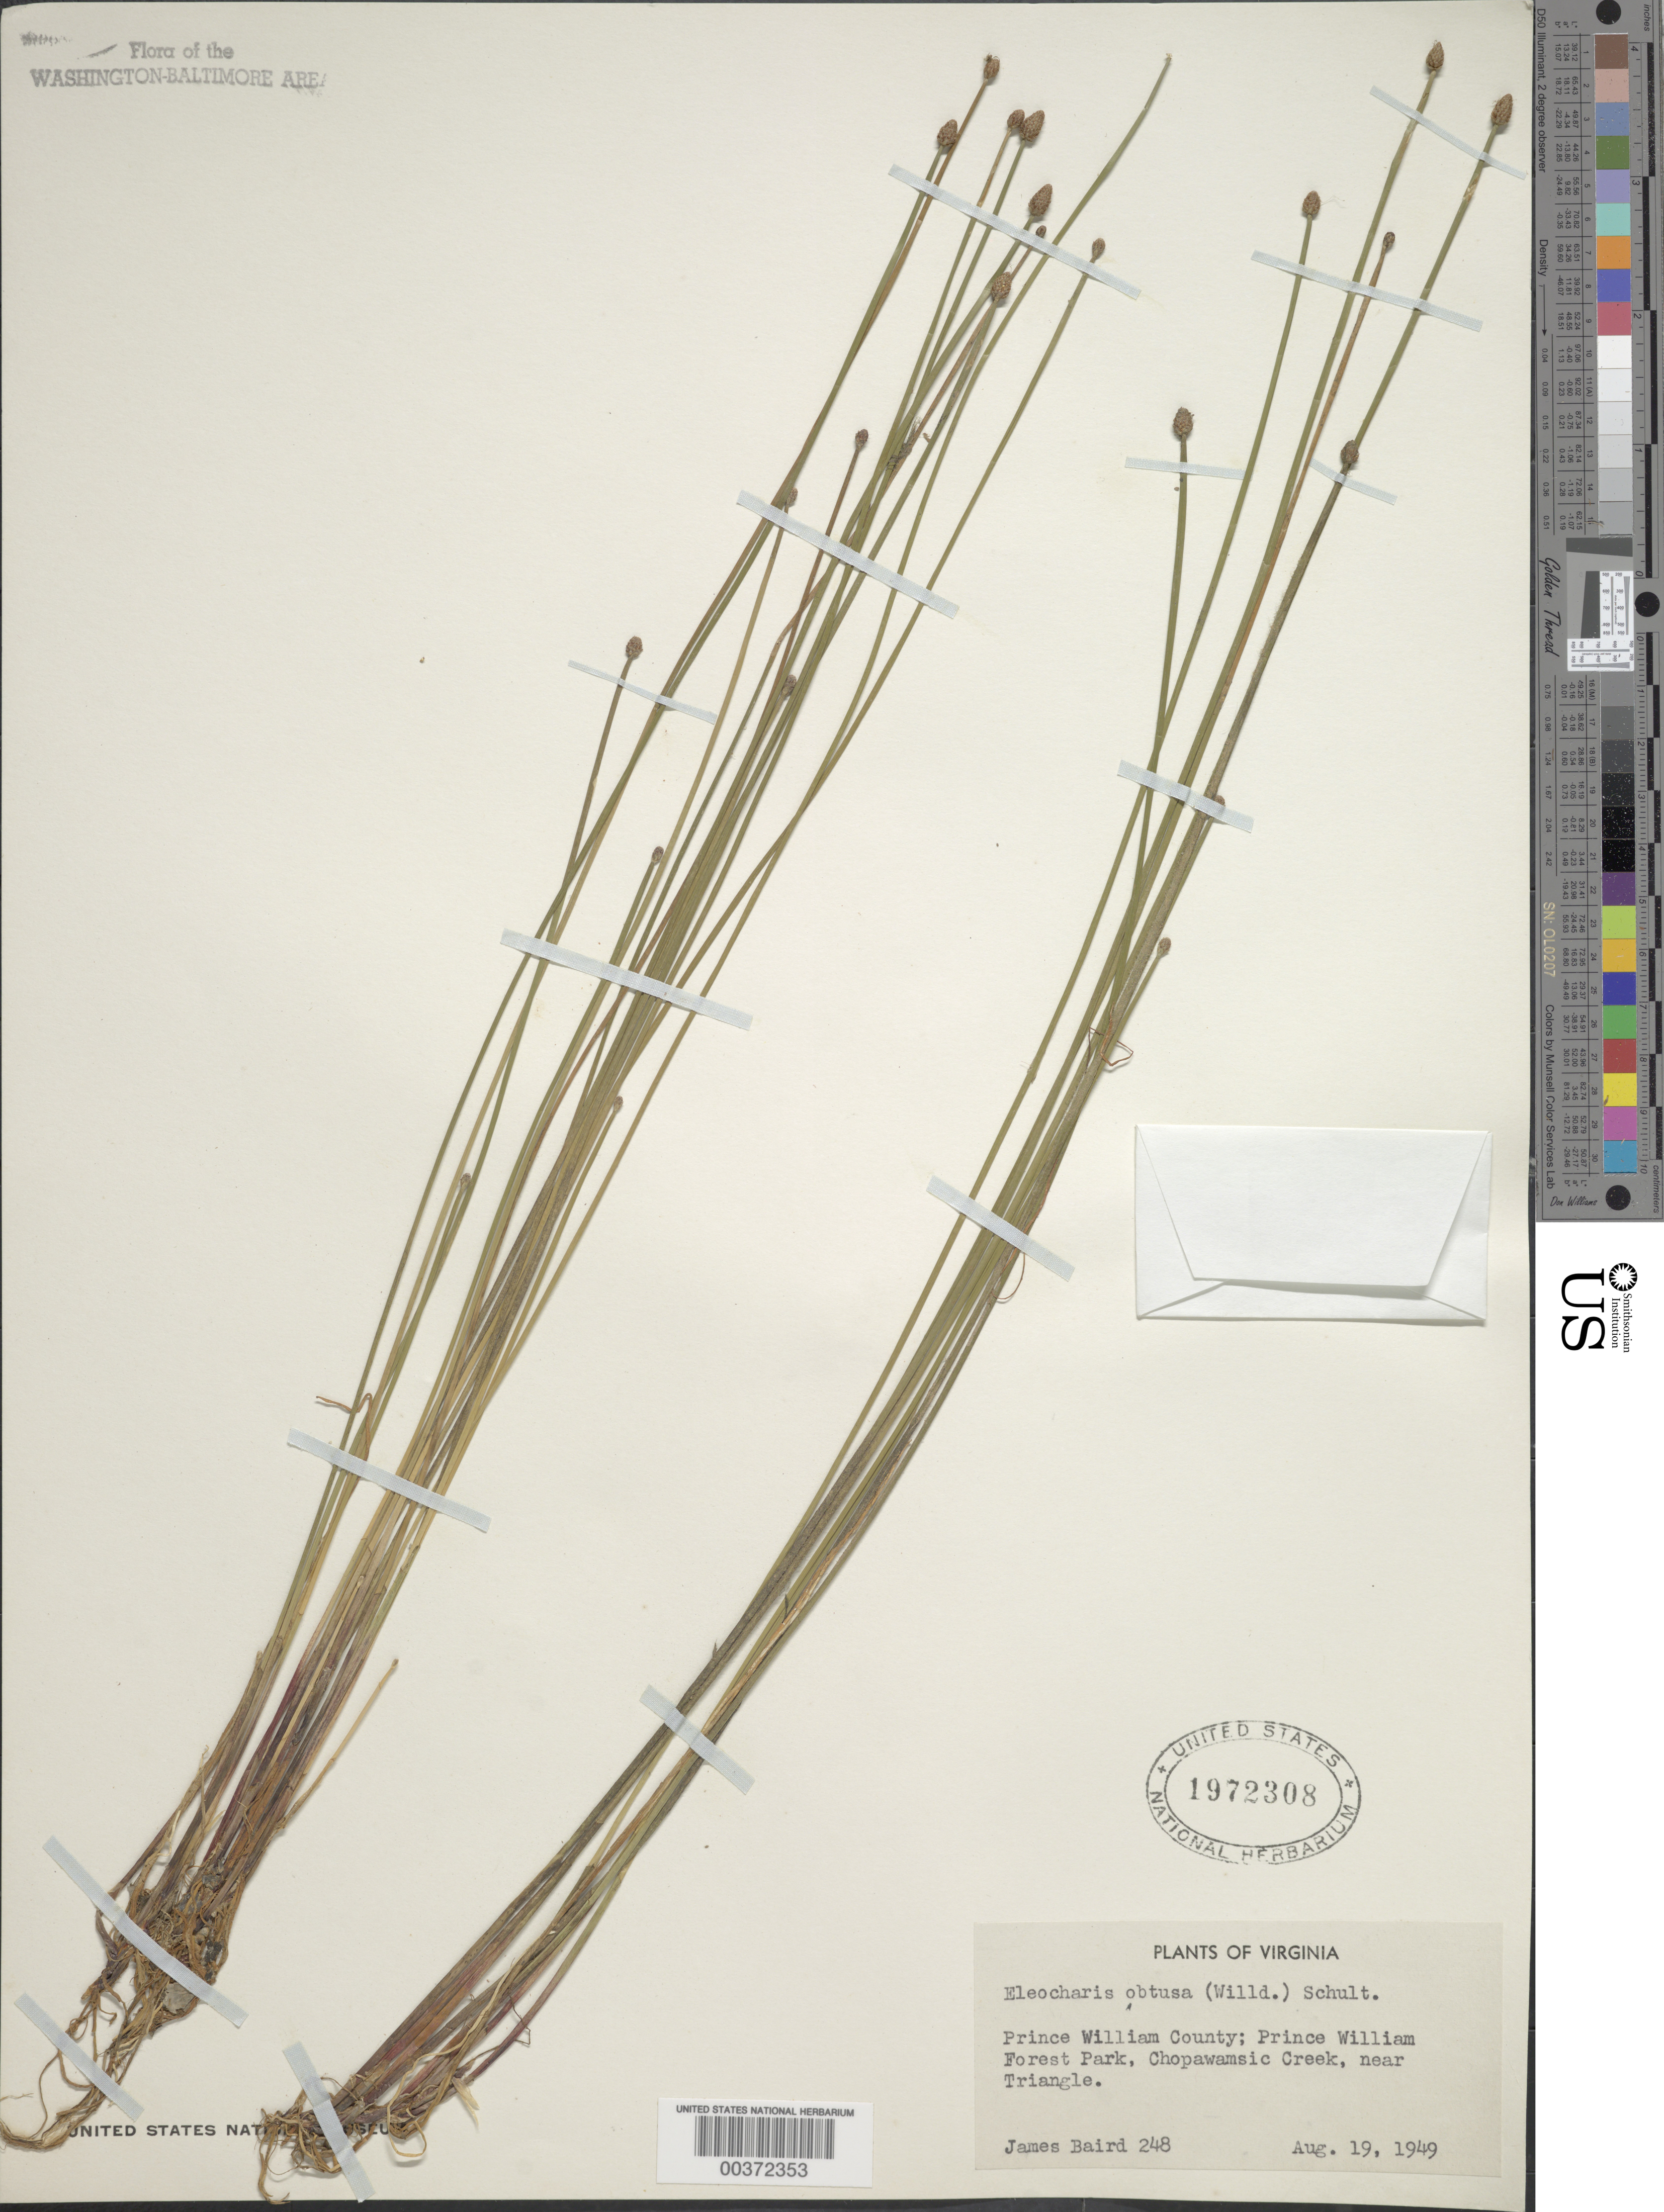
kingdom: Plantae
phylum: Tracheophyta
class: Liliopsida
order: Poales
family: Cyperaceae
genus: Eleocharis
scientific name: Eleocharis obtusa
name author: (Willd.) Schult.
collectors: J. Baird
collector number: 248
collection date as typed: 19 Aug 1949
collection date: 1949-08-19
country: United States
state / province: Virginia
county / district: Prince William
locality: Chopawamsic Creek, Prince William Forest Park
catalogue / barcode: US 1972308